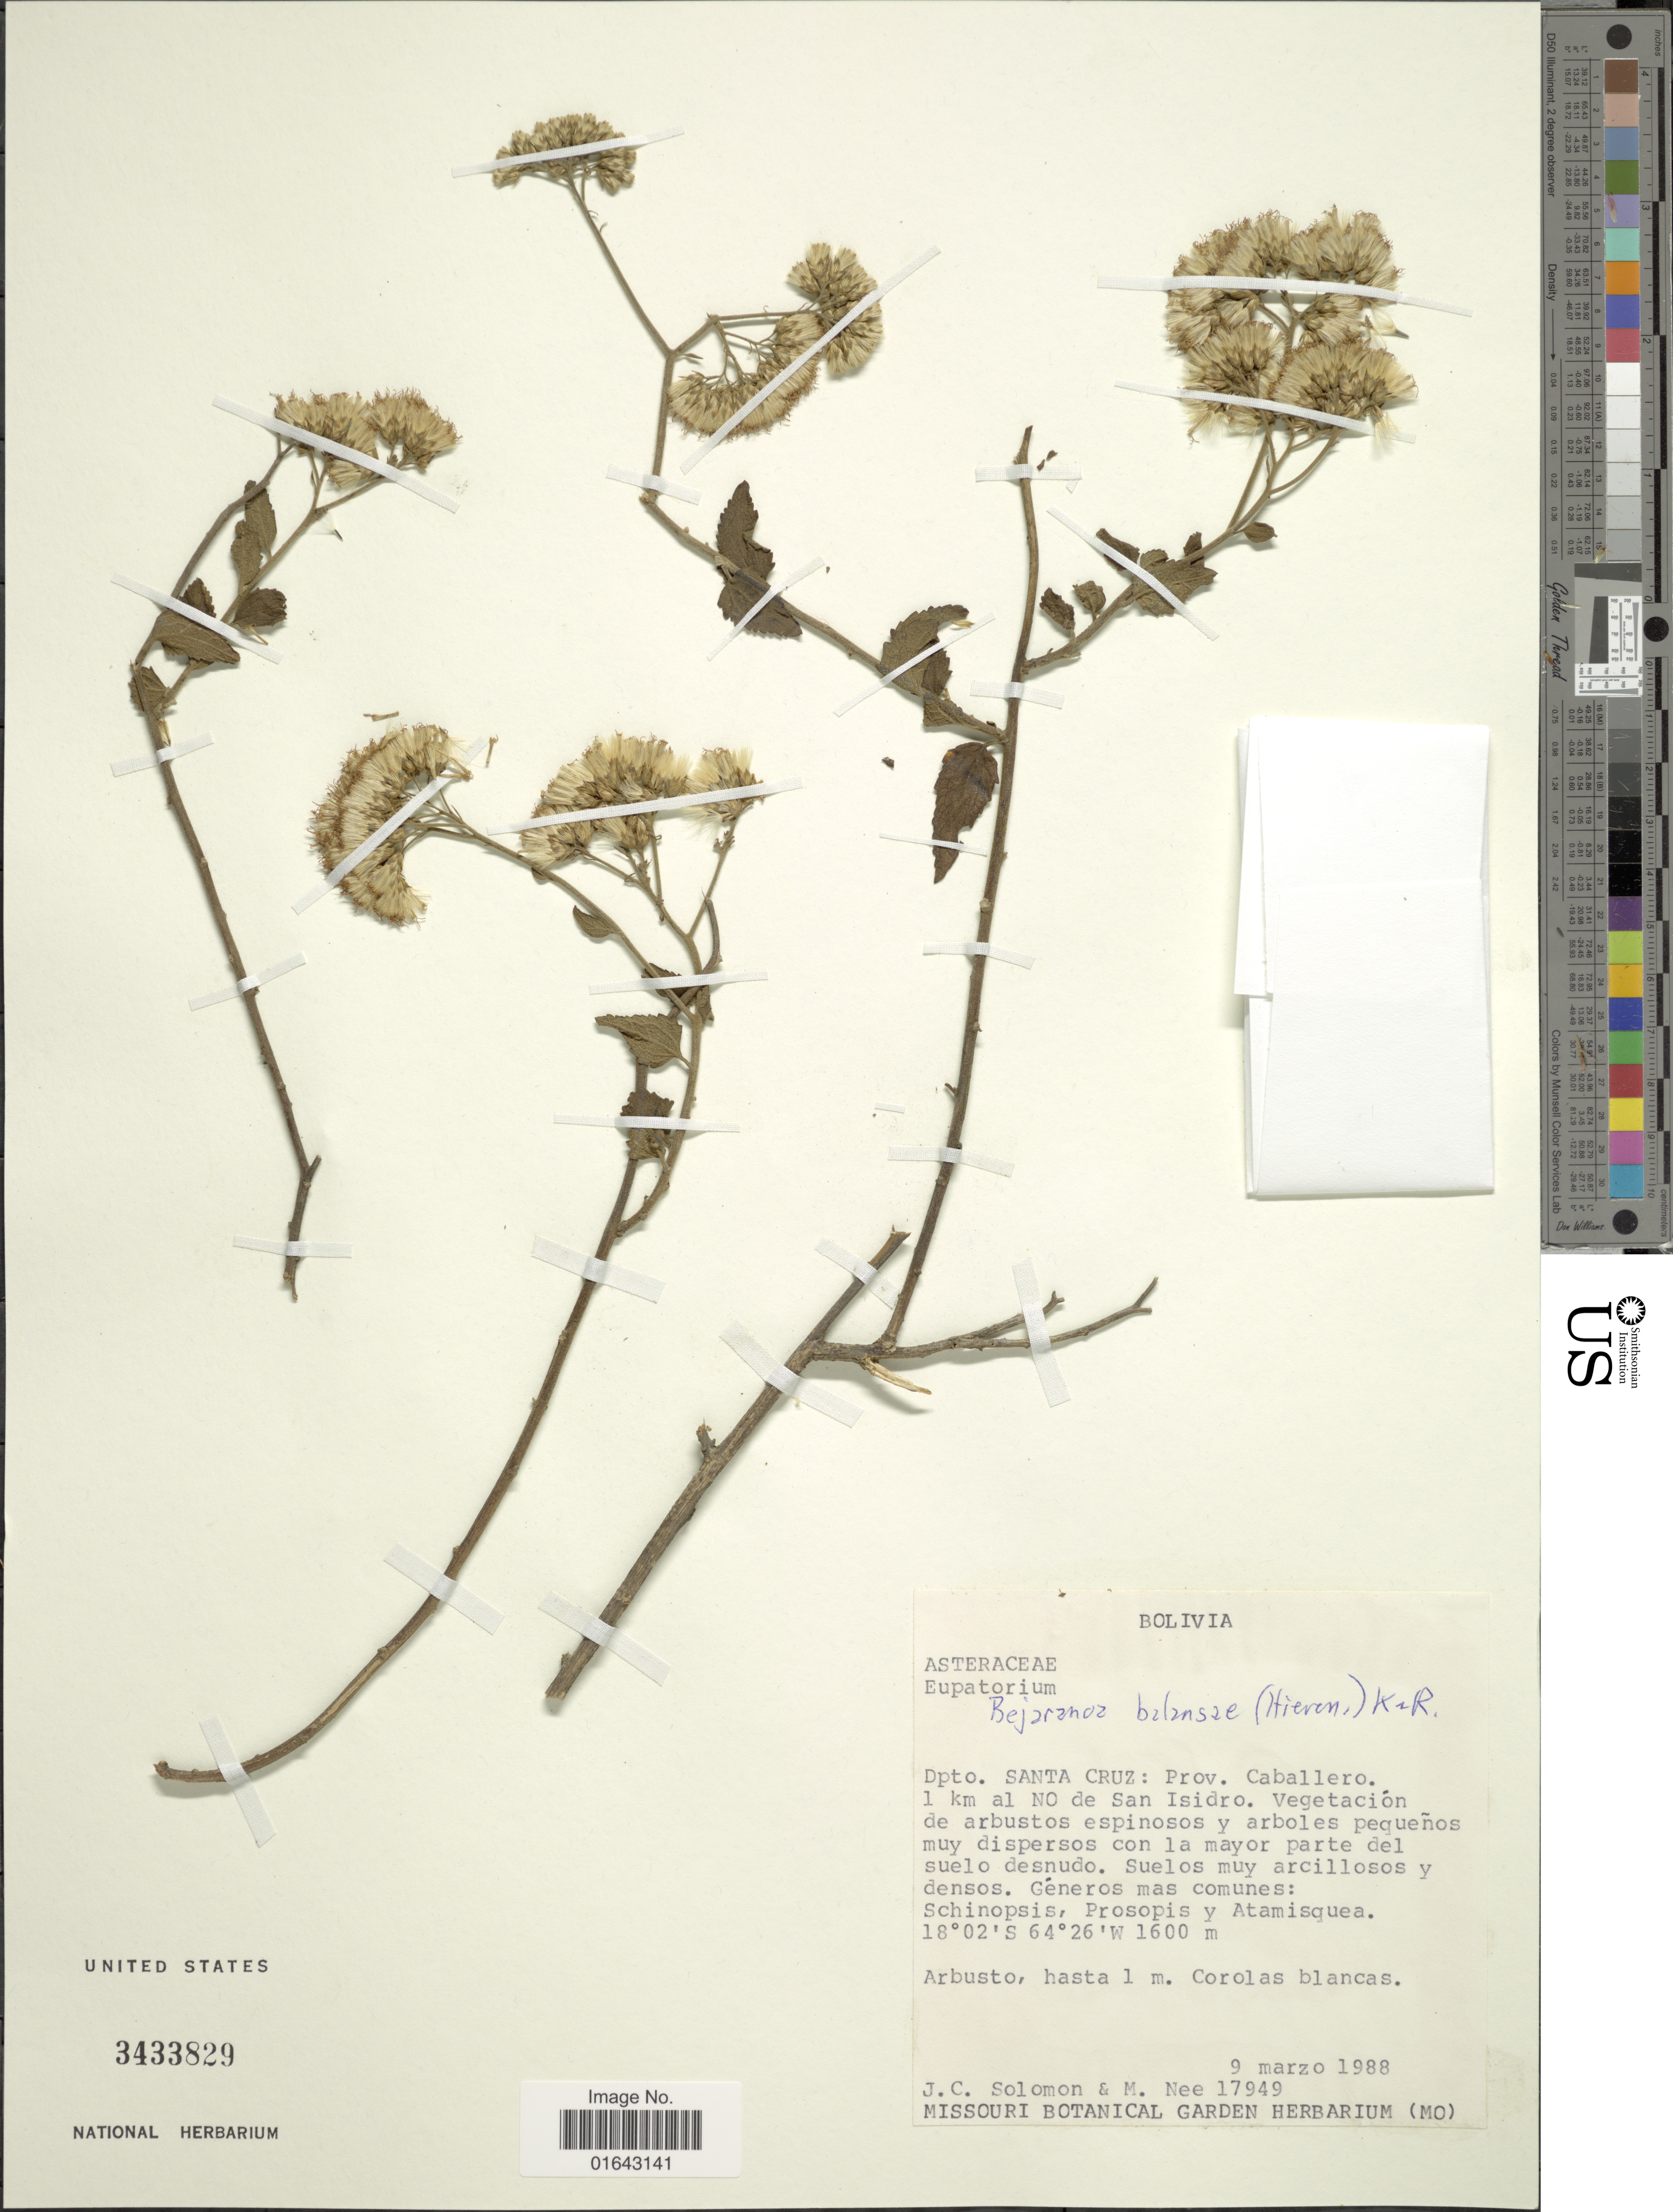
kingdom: Plantae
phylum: Tracheophyta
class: Magnoliopsida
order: Asterales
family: Asteraceae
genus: Bejaranoa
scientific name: Bejaranoa balansae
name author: (Hieron.) R.M. King & H. Rob.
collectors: J. C. Solomon & M. Nee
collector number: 17949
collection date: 1988-03-09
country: Bolivia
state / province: Santa Cruz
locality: Dpto. Santa Cruz: Prov. Caballero. 1 km al NO de San Isidro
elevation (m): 1600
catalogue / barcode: US 3433829